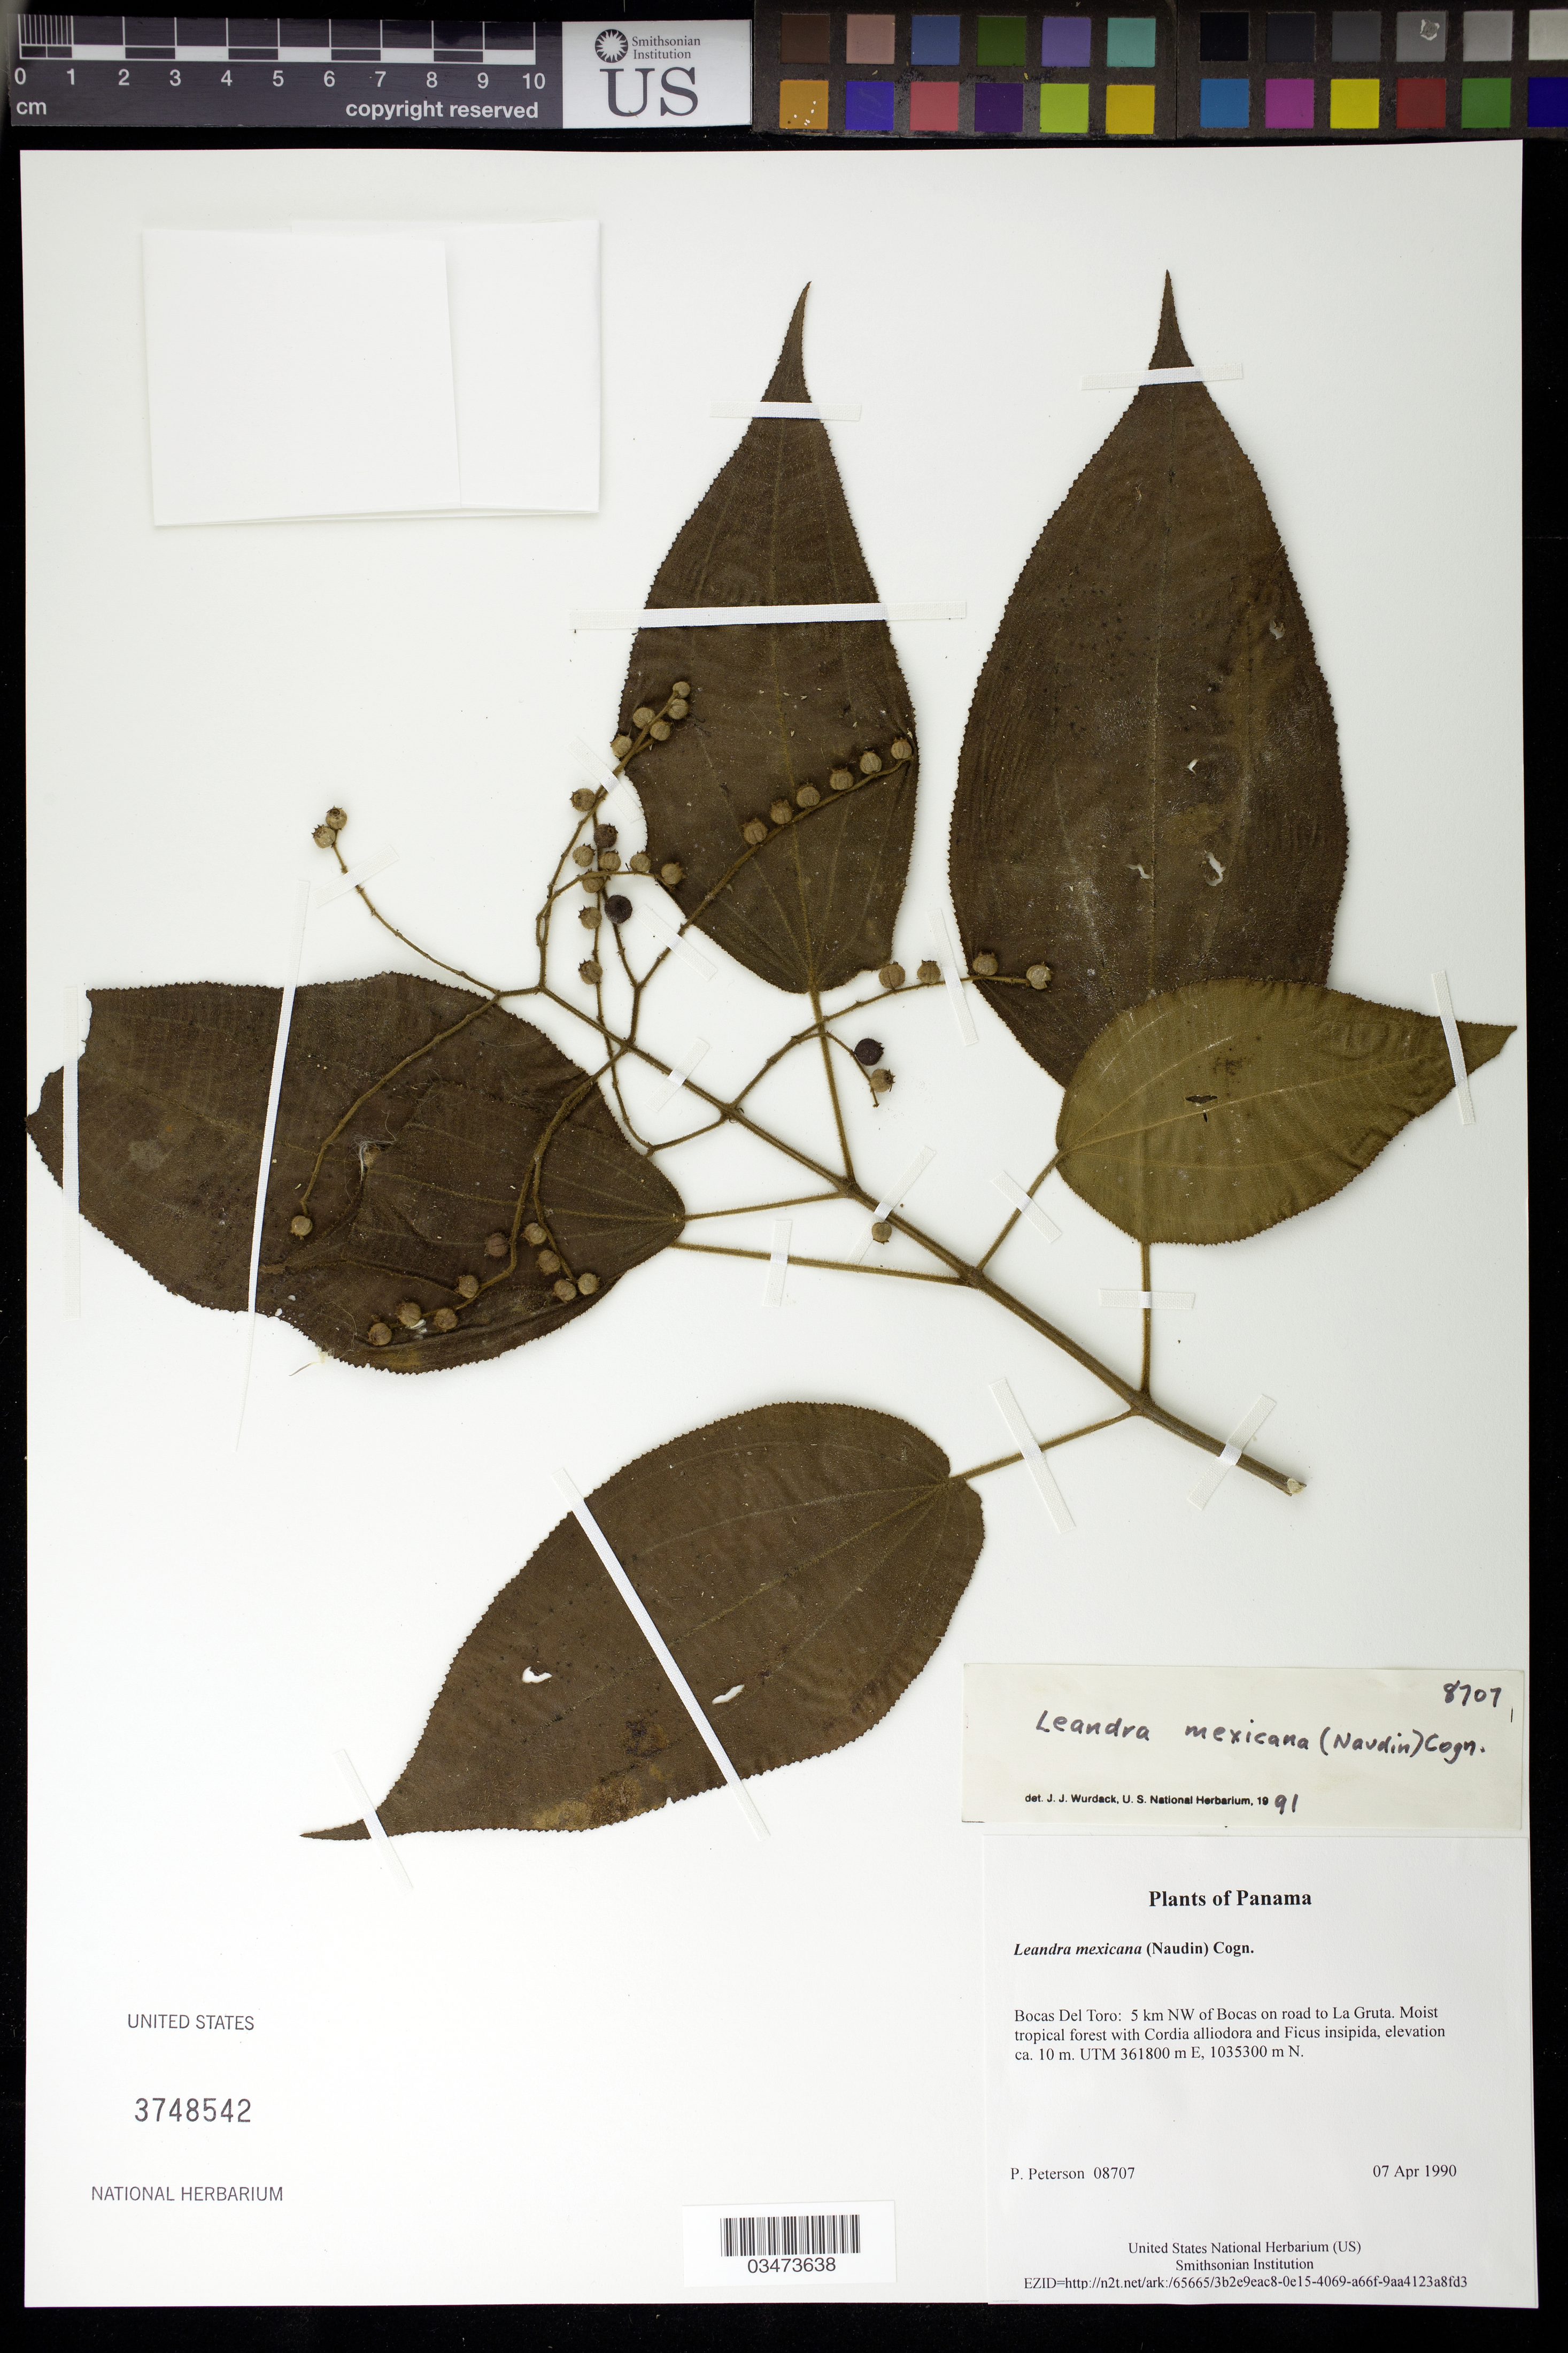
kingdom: Plantae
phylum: Tracheophyta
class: Magnoliopsida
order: Myrtales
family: Melastomataceae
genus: Leandra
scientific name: Leandra mexicana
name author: (Naudin) Cogn.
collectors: P. M. Peterson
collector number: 08707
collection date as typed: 07 Apr 1990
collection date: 1990-04-07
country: Panama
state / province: Bocas del Toro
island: Colón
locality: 5 km NW of Bocas on road to La Gruta.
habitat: Moist tropical forest with Cordia alliodora and Ficus insipida, elevation ca. 10 m. UTM 361800 m E, 1035300 m N.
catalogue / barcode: US 3748542